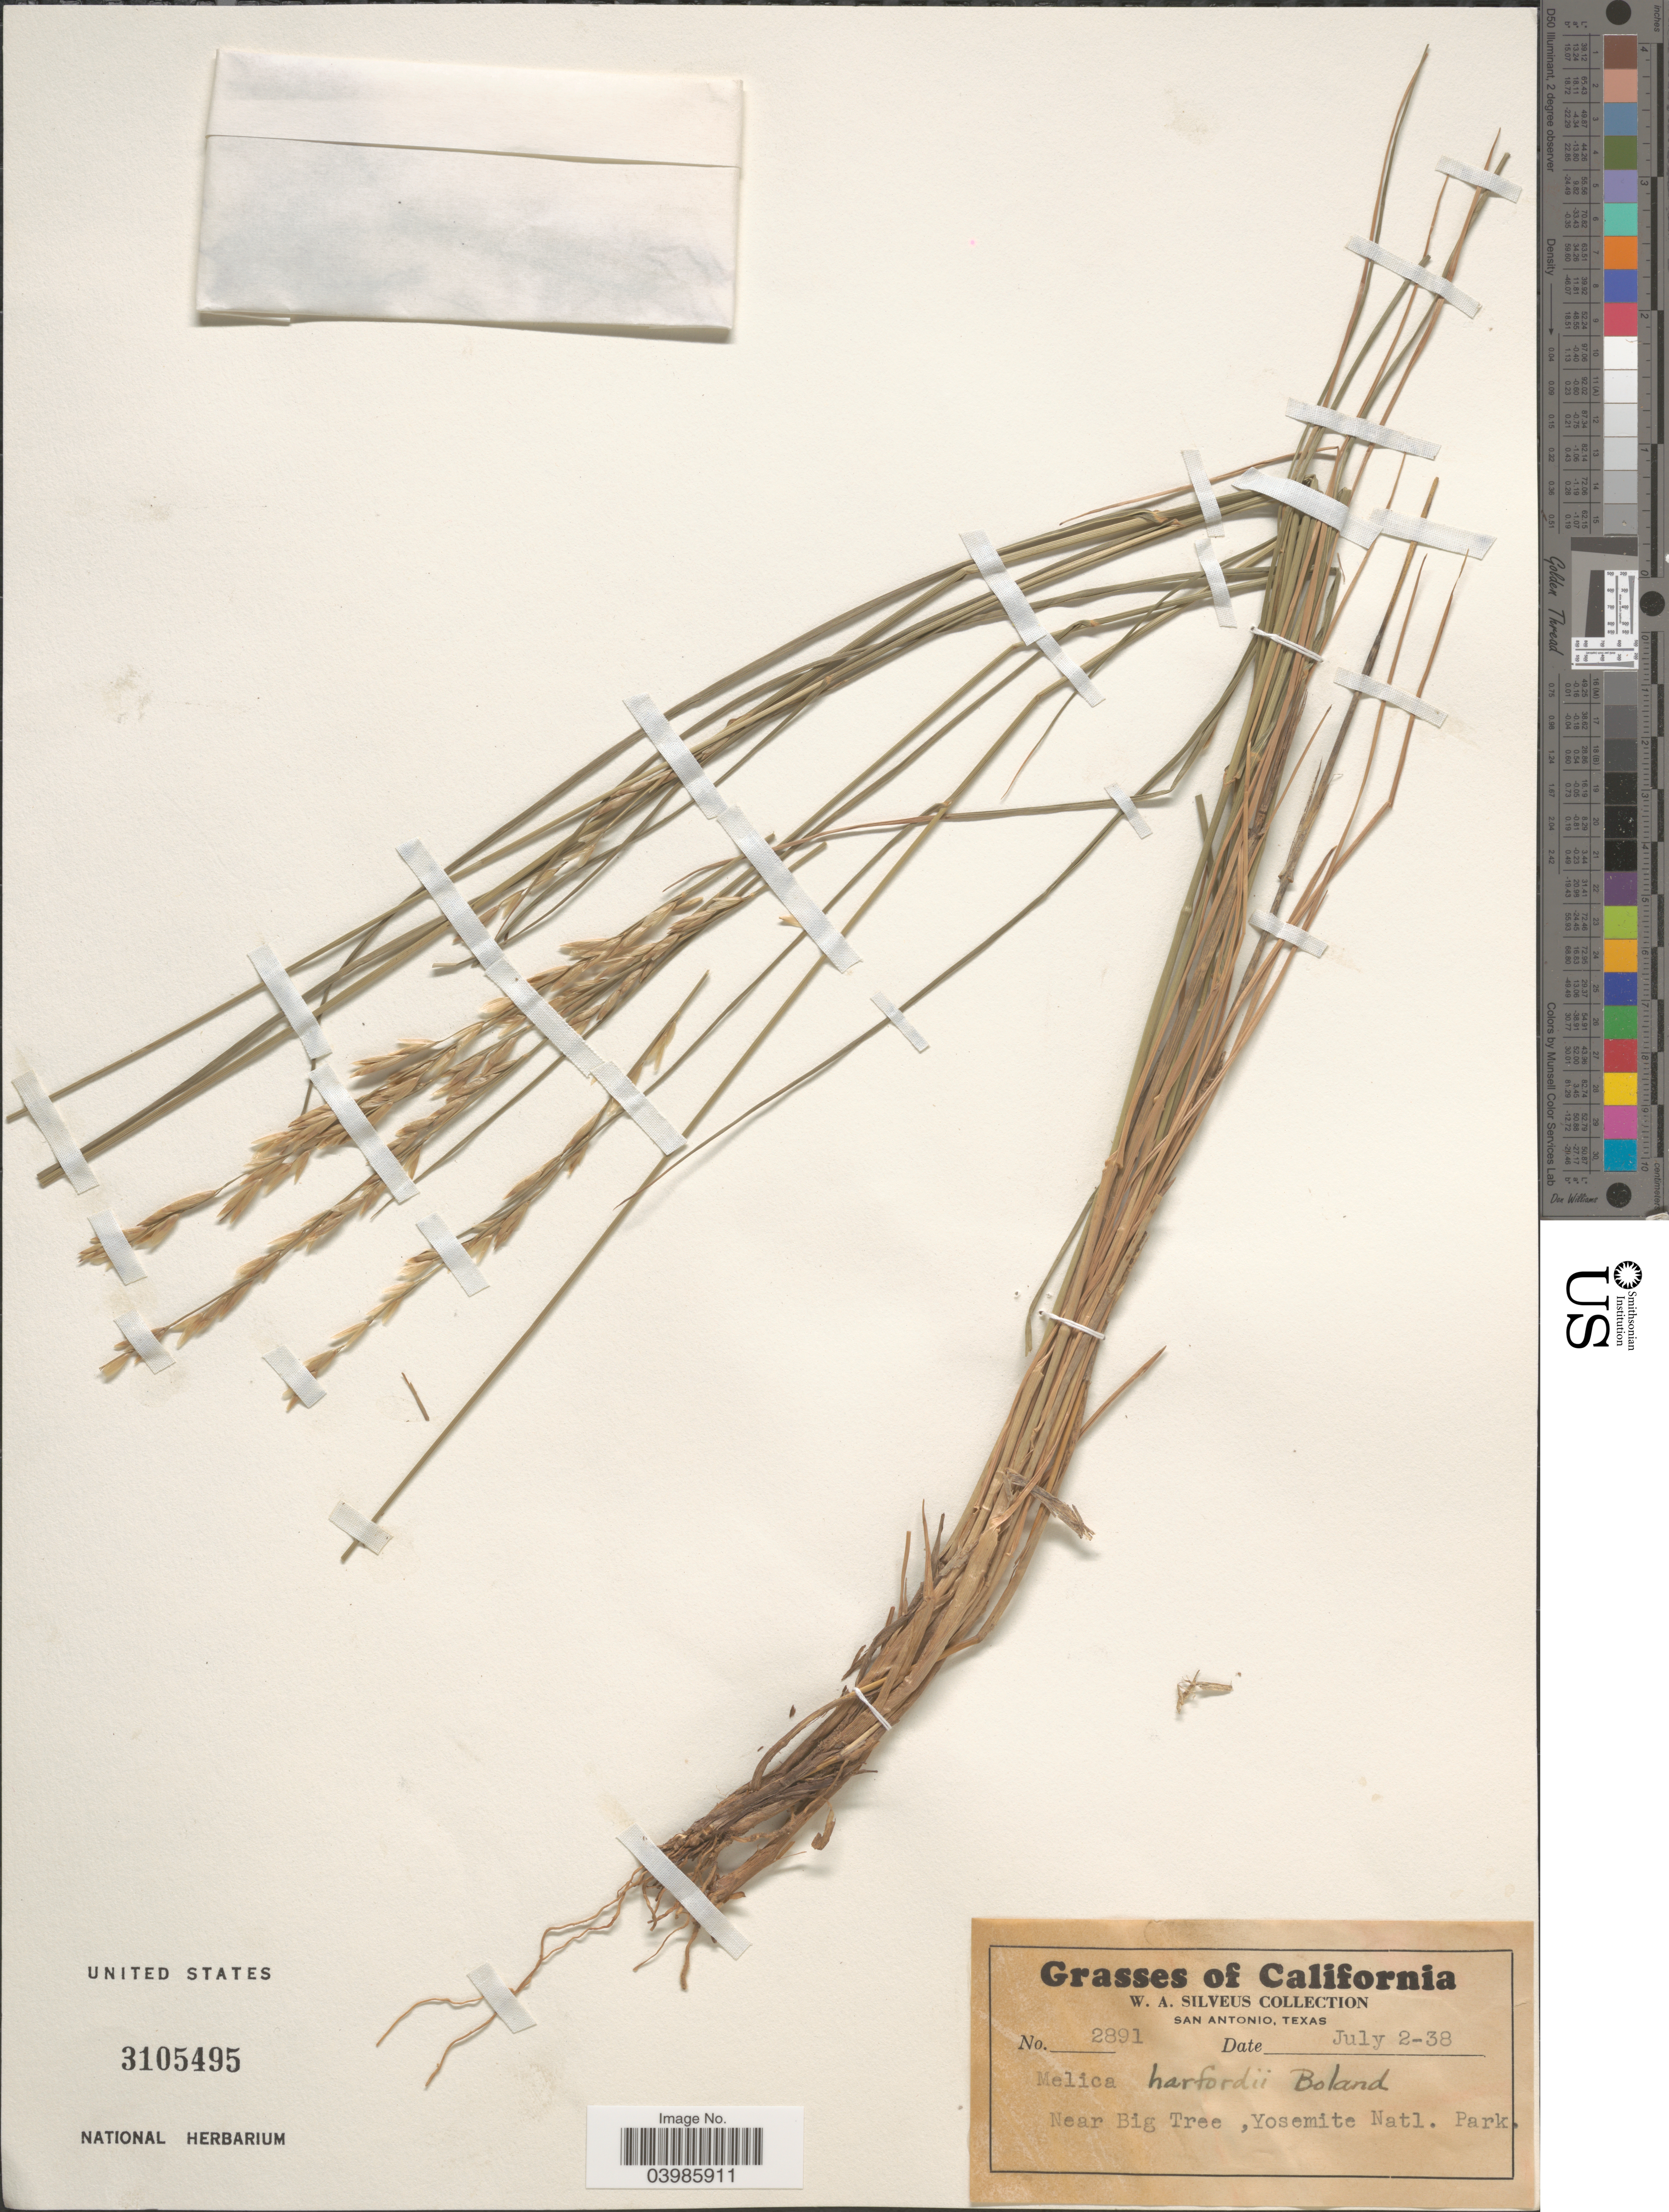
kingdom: Plantae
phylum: Tracheophyta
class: Liliopsida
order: Poales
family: Poaceae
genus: Melica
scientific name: Melica harfordii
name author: Bol.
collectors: W. Silveus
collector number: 2891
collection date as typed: Transcribed d/m/y: 2/7/38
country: United States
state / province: California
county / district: Mariposa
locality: Near Big Tree, Yosemite Natl. Park.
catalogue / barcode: US 3105495